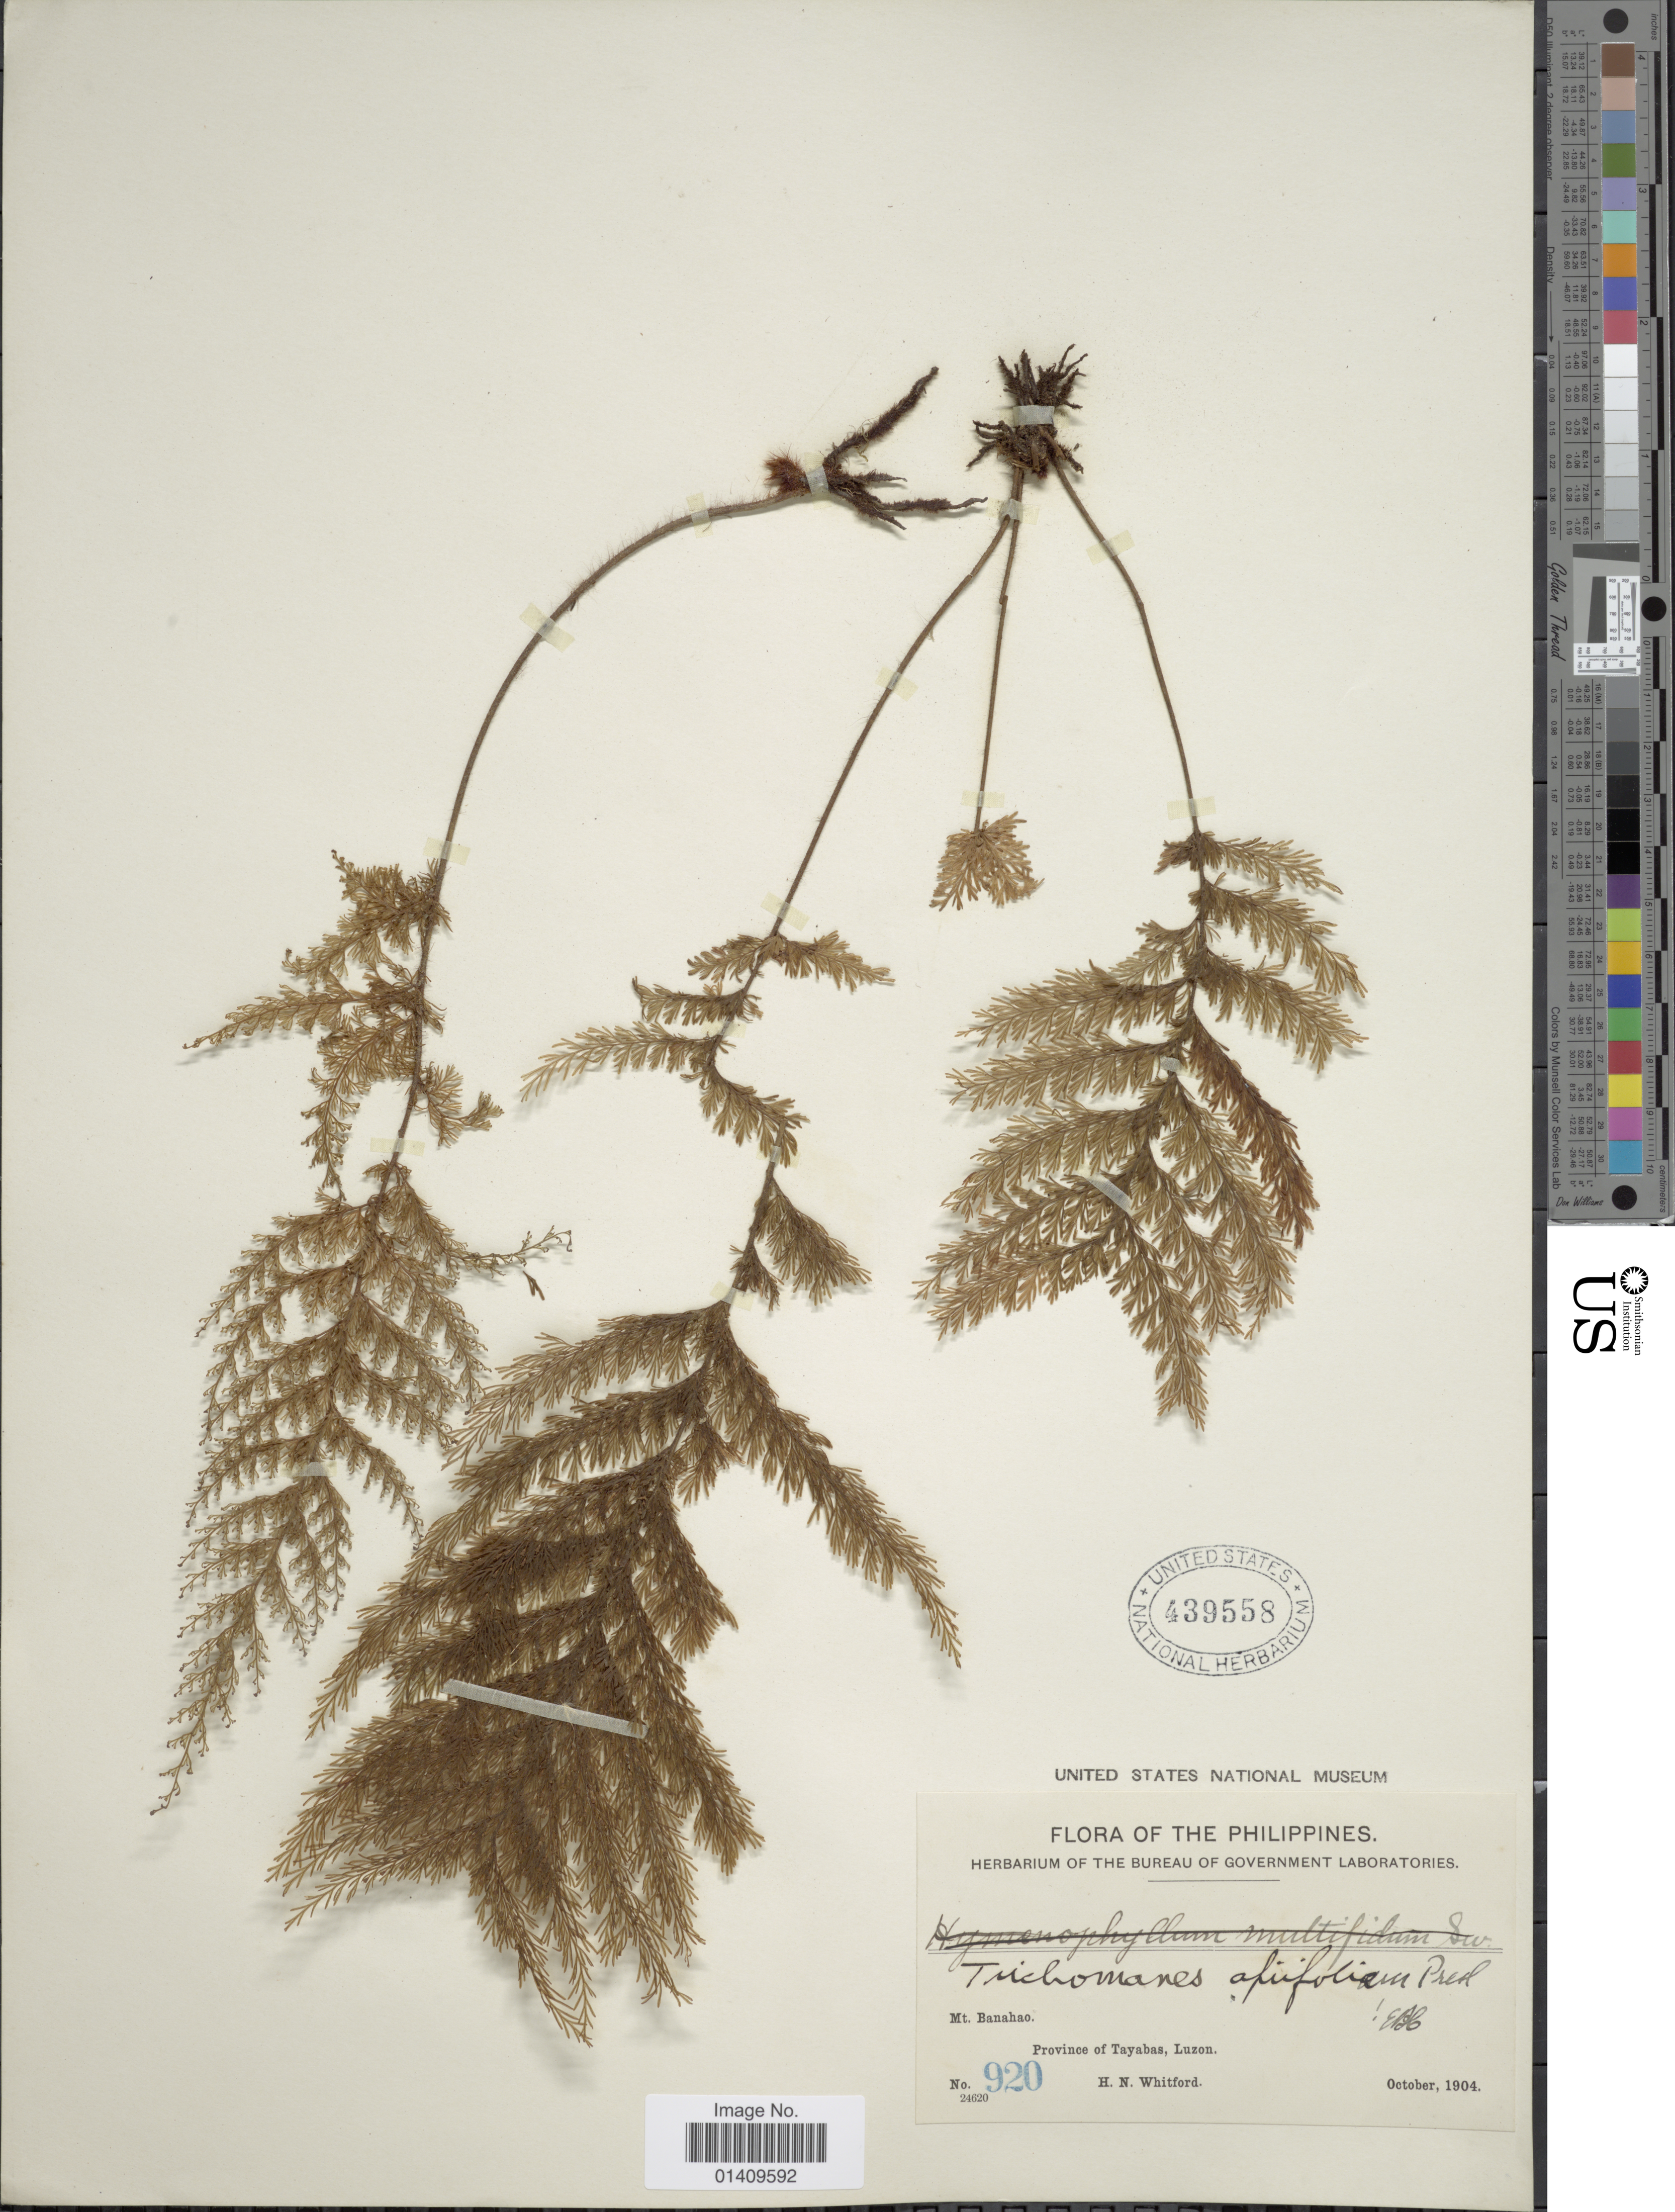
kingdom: Plantae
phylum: Tracheophyta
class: Polypodiopsida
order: Hymenophyllales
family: Hymenophyllaceae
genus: Callistopteris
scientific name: Callistopteris apiifolia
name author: (C. Presl) Copel.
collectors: H. N. Whitford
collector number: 920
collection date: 1904-10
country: Philippines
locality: Mt. Banahao province of Tayabas, Luzon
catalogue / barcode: US 439558